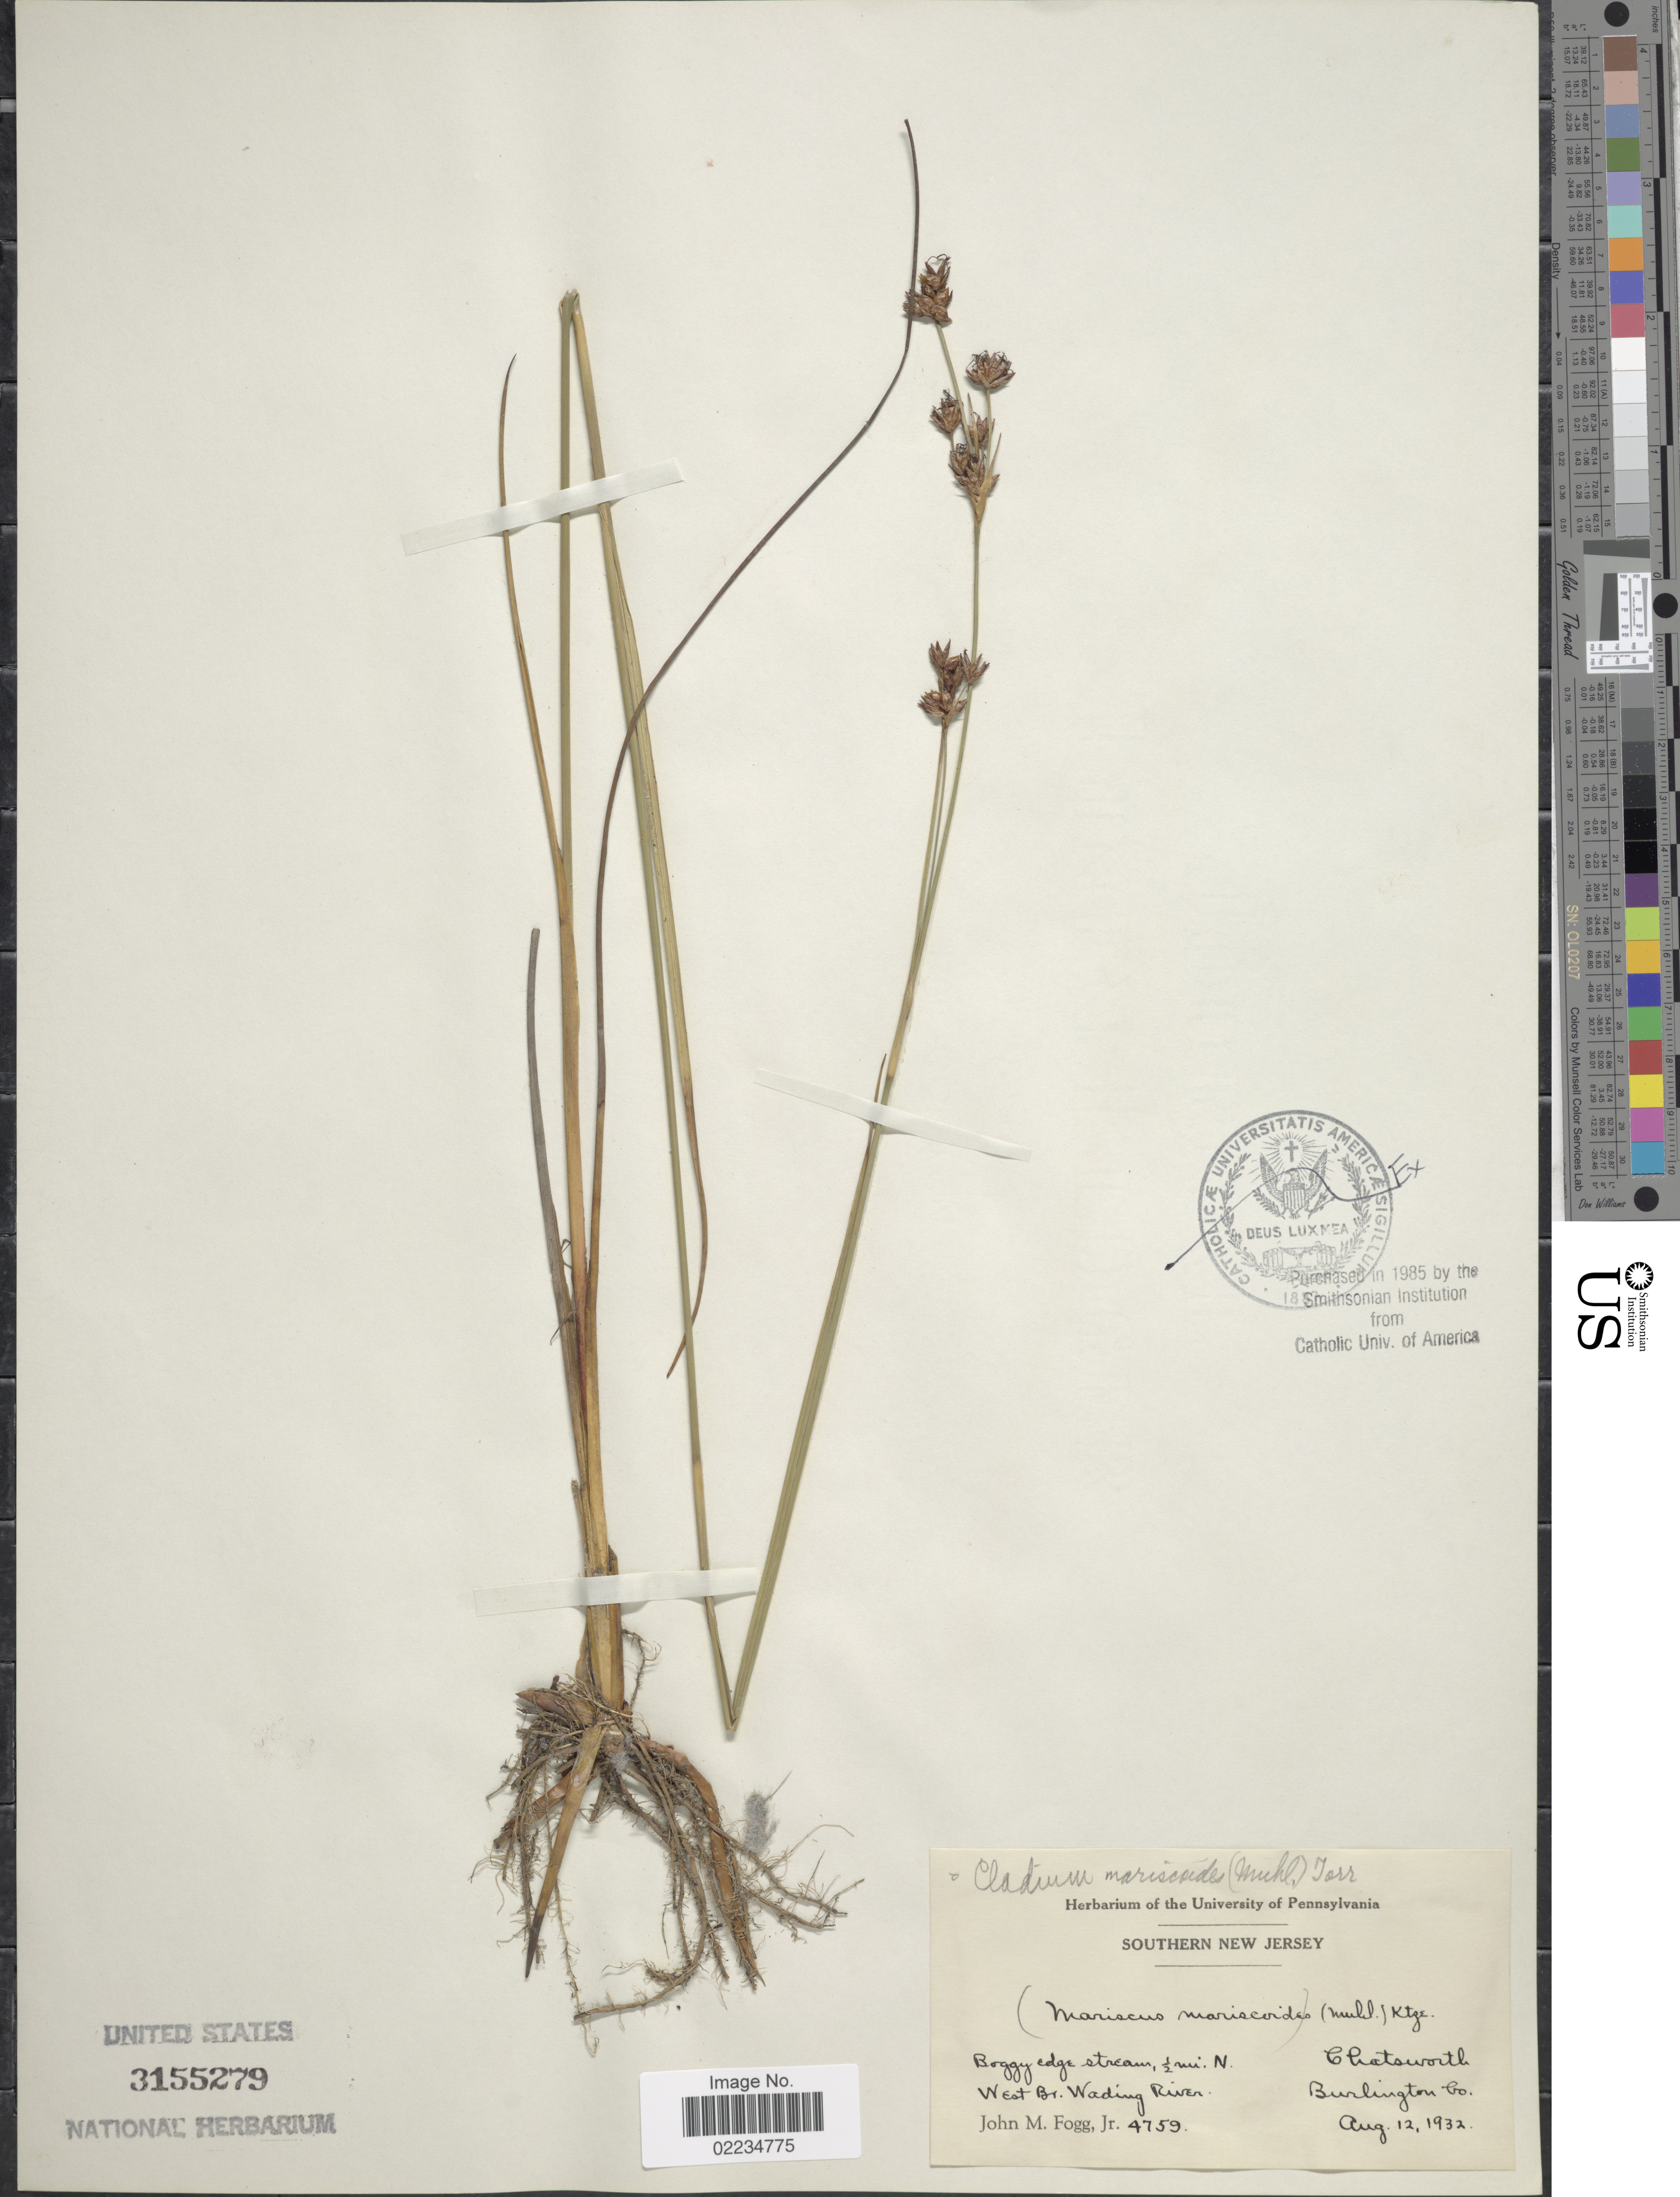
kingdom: Plantae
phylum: Tracheophyta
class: Liliopsida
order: Poales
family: Cyperaceae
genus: Cladium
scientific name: Cladium mariscoides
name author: (Muhl.) Torr.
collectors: J. Fogg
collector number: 4759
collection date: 1932-08-12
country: United States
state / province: New Jersey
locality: Southern New Jersey, Chatsworth, Burlington Co., Boggy edge stream, ½ mi. N West Br. Wading River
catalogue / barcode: US 3155279